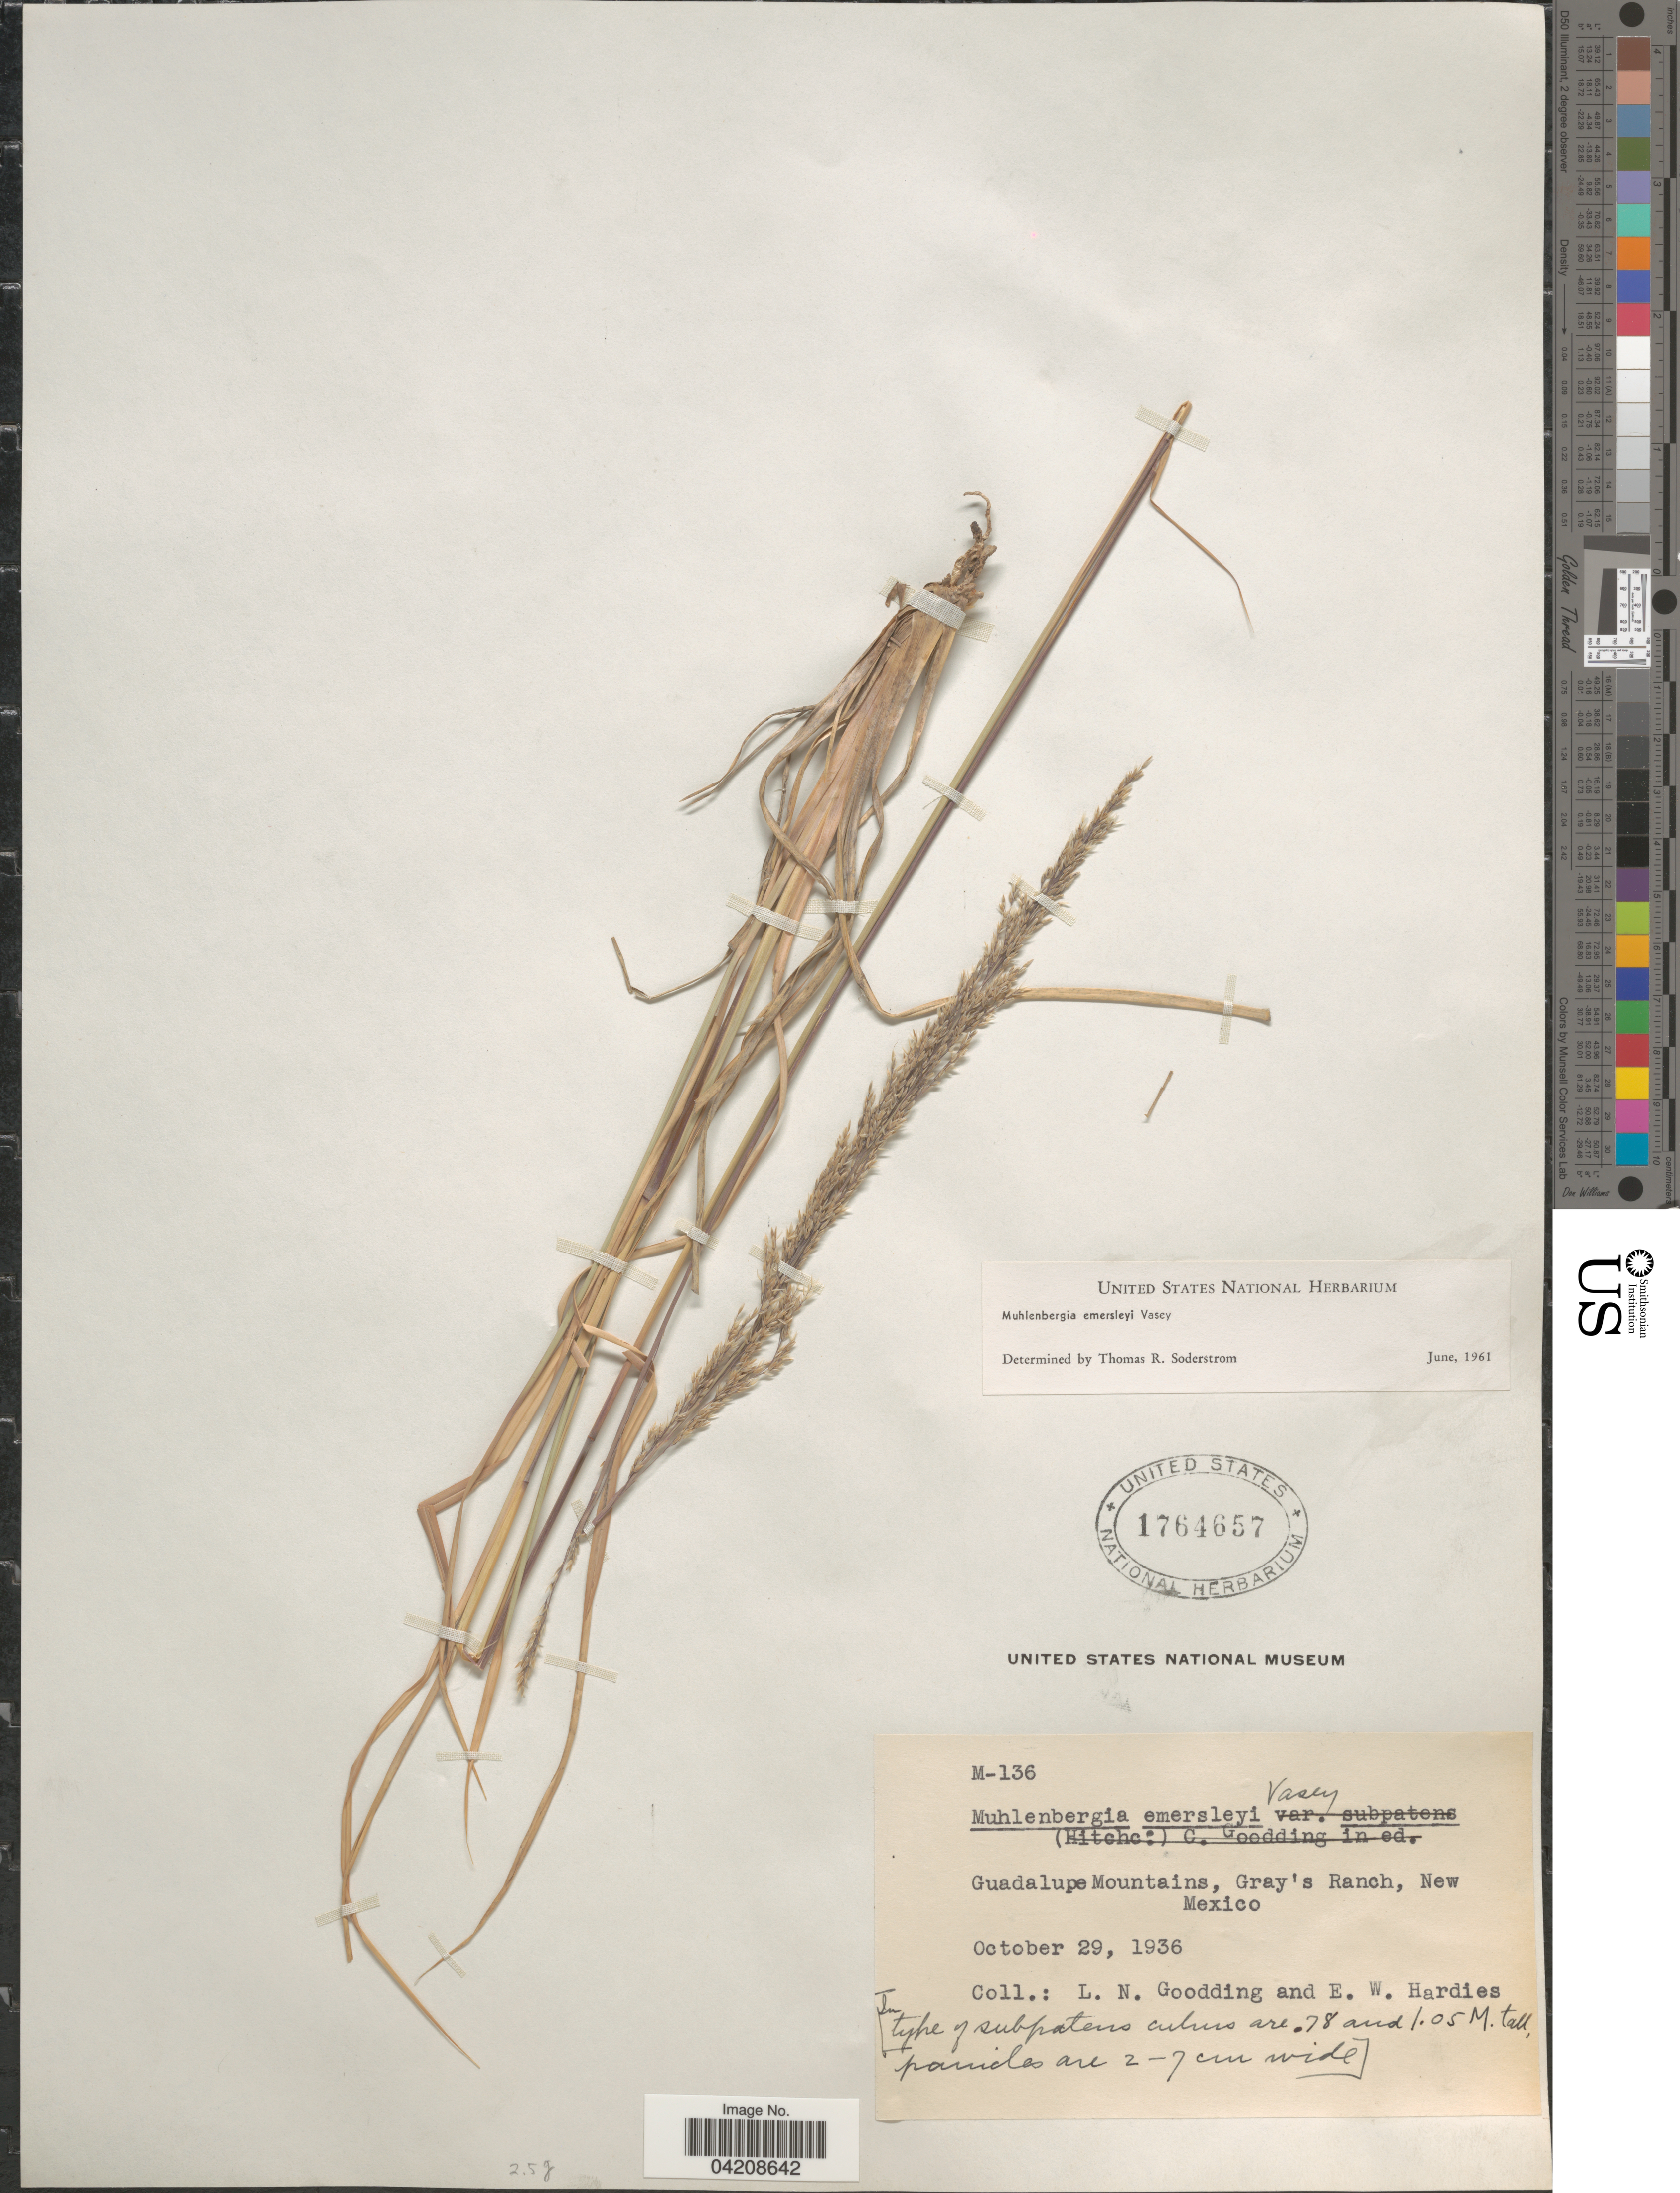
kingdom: Plantae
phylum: Tracheophyta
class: Liliopsida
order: Poales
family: Poaceae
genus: Muhlenbergia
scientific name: Muhlenbergia emersleyi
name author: Vasey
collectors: L. N. Goodding & E. Hardies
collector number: M-136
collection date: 1936-10-29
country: United States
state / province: New Mexico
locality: Guadalupe Mountains, Gray's Ranch.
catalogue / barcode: US 1764657